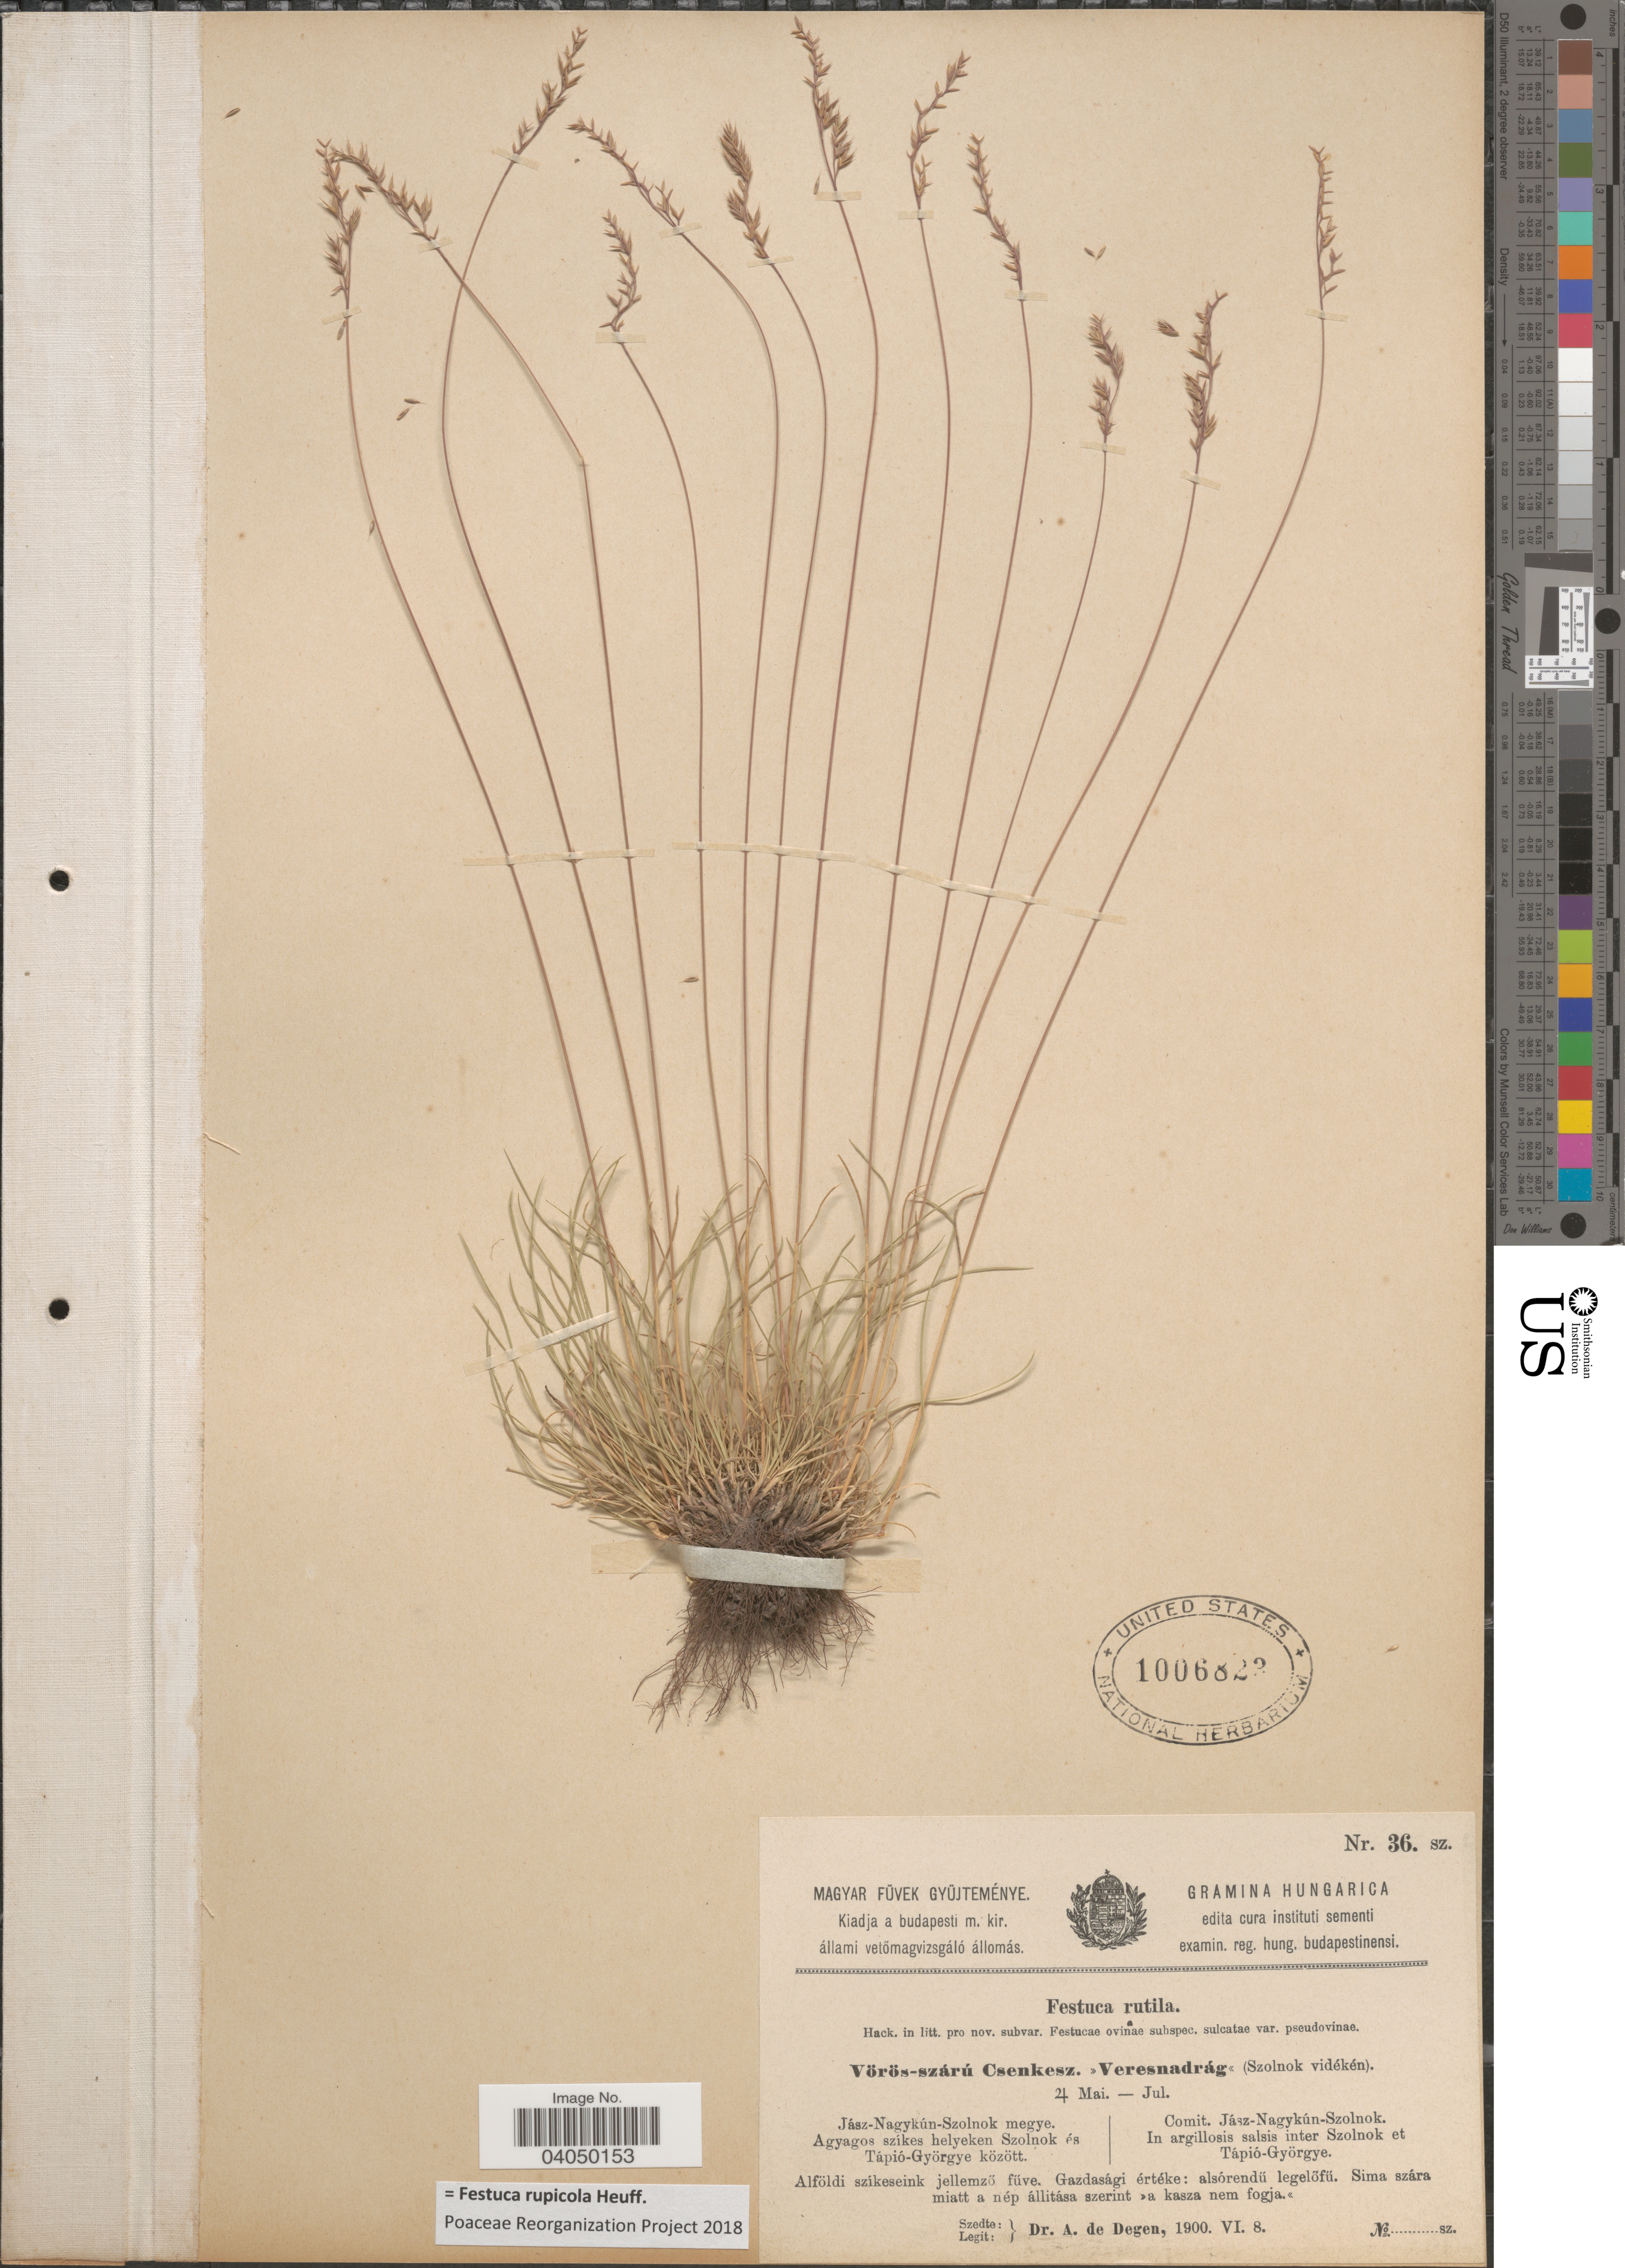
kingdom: Plantae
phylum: Tracheophyta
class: Liliopsida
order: Poales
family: Poaceae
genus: Festuca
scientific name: Festuca rupicola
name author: Heuff.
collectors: A. Degen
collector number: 36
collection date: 1900-06-08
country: Hungary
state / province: Jász-Nagykun-Szolnok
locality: Comit. Jász-Nagykún-Szolnok. In argillosis salsis inter Szolnok et Tápió-Györgye.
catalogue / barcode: US 1006822